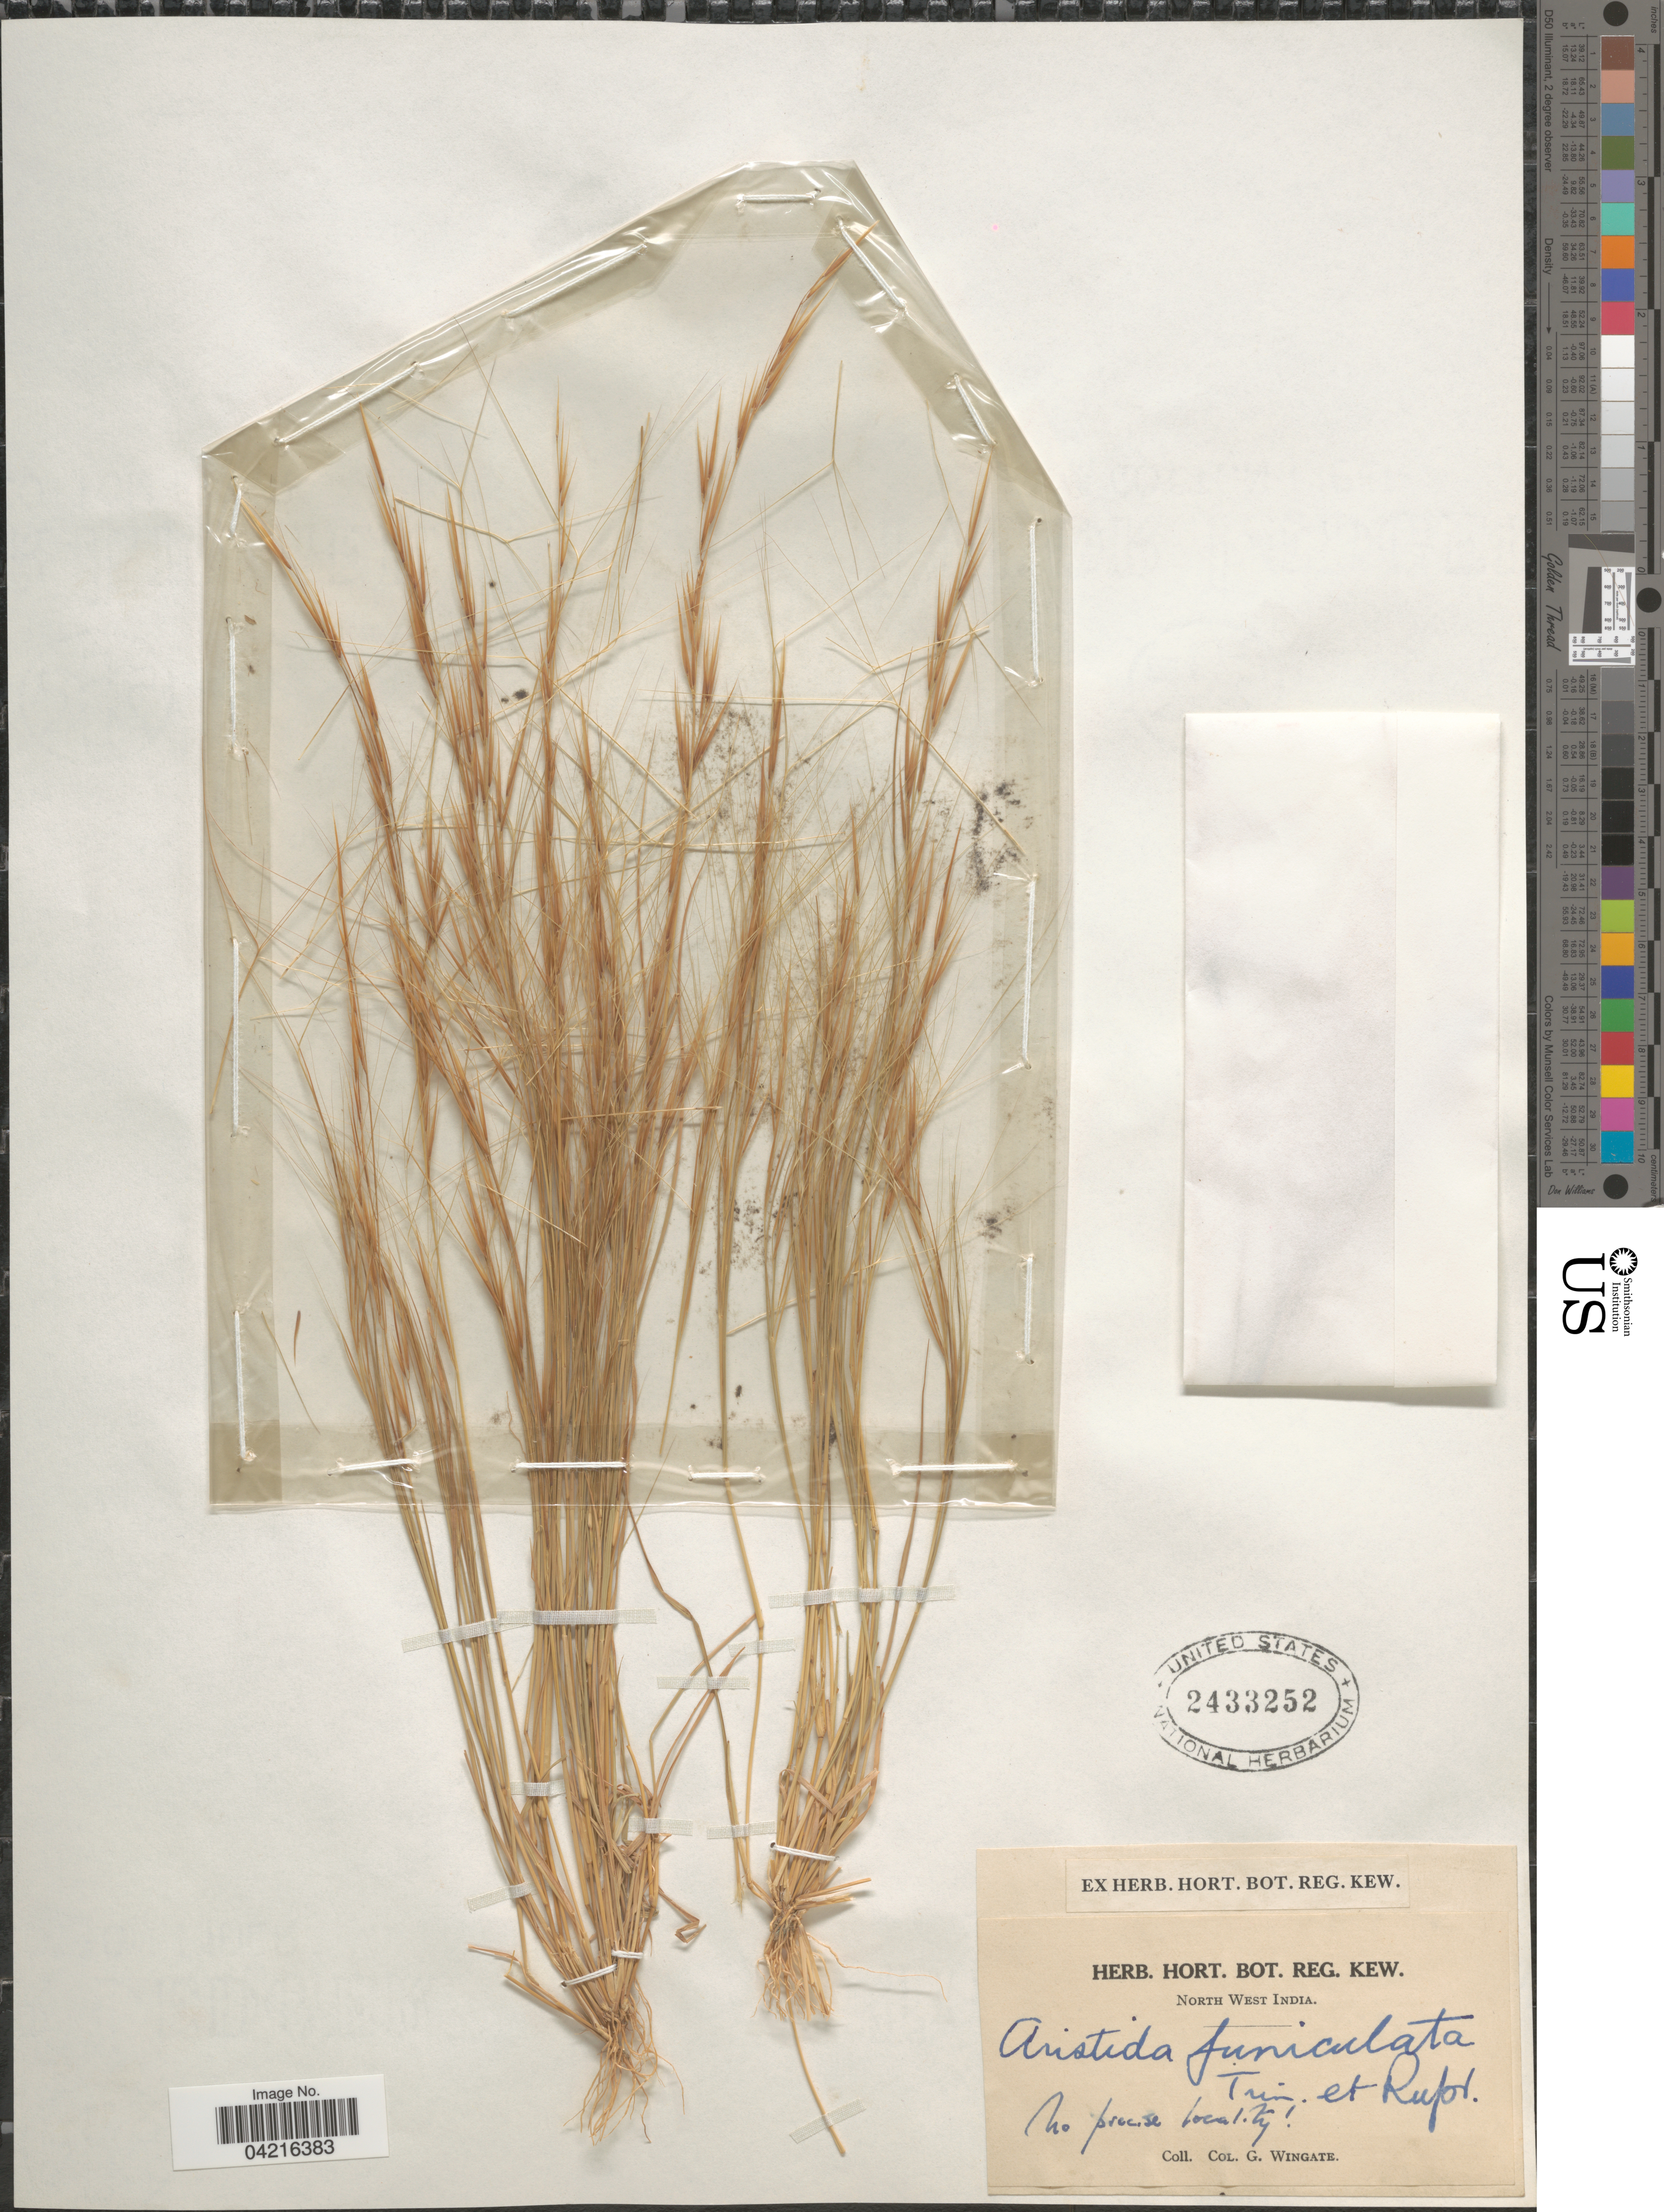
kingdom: Plantae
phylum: Tracheophyta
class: Liliopsida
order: Poales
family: Poaceae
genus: Aristida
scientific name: Aristida funiculata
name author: Trin. & Rupr.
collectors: G. Wingate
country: India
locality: North West India.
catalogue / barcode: US 2433252